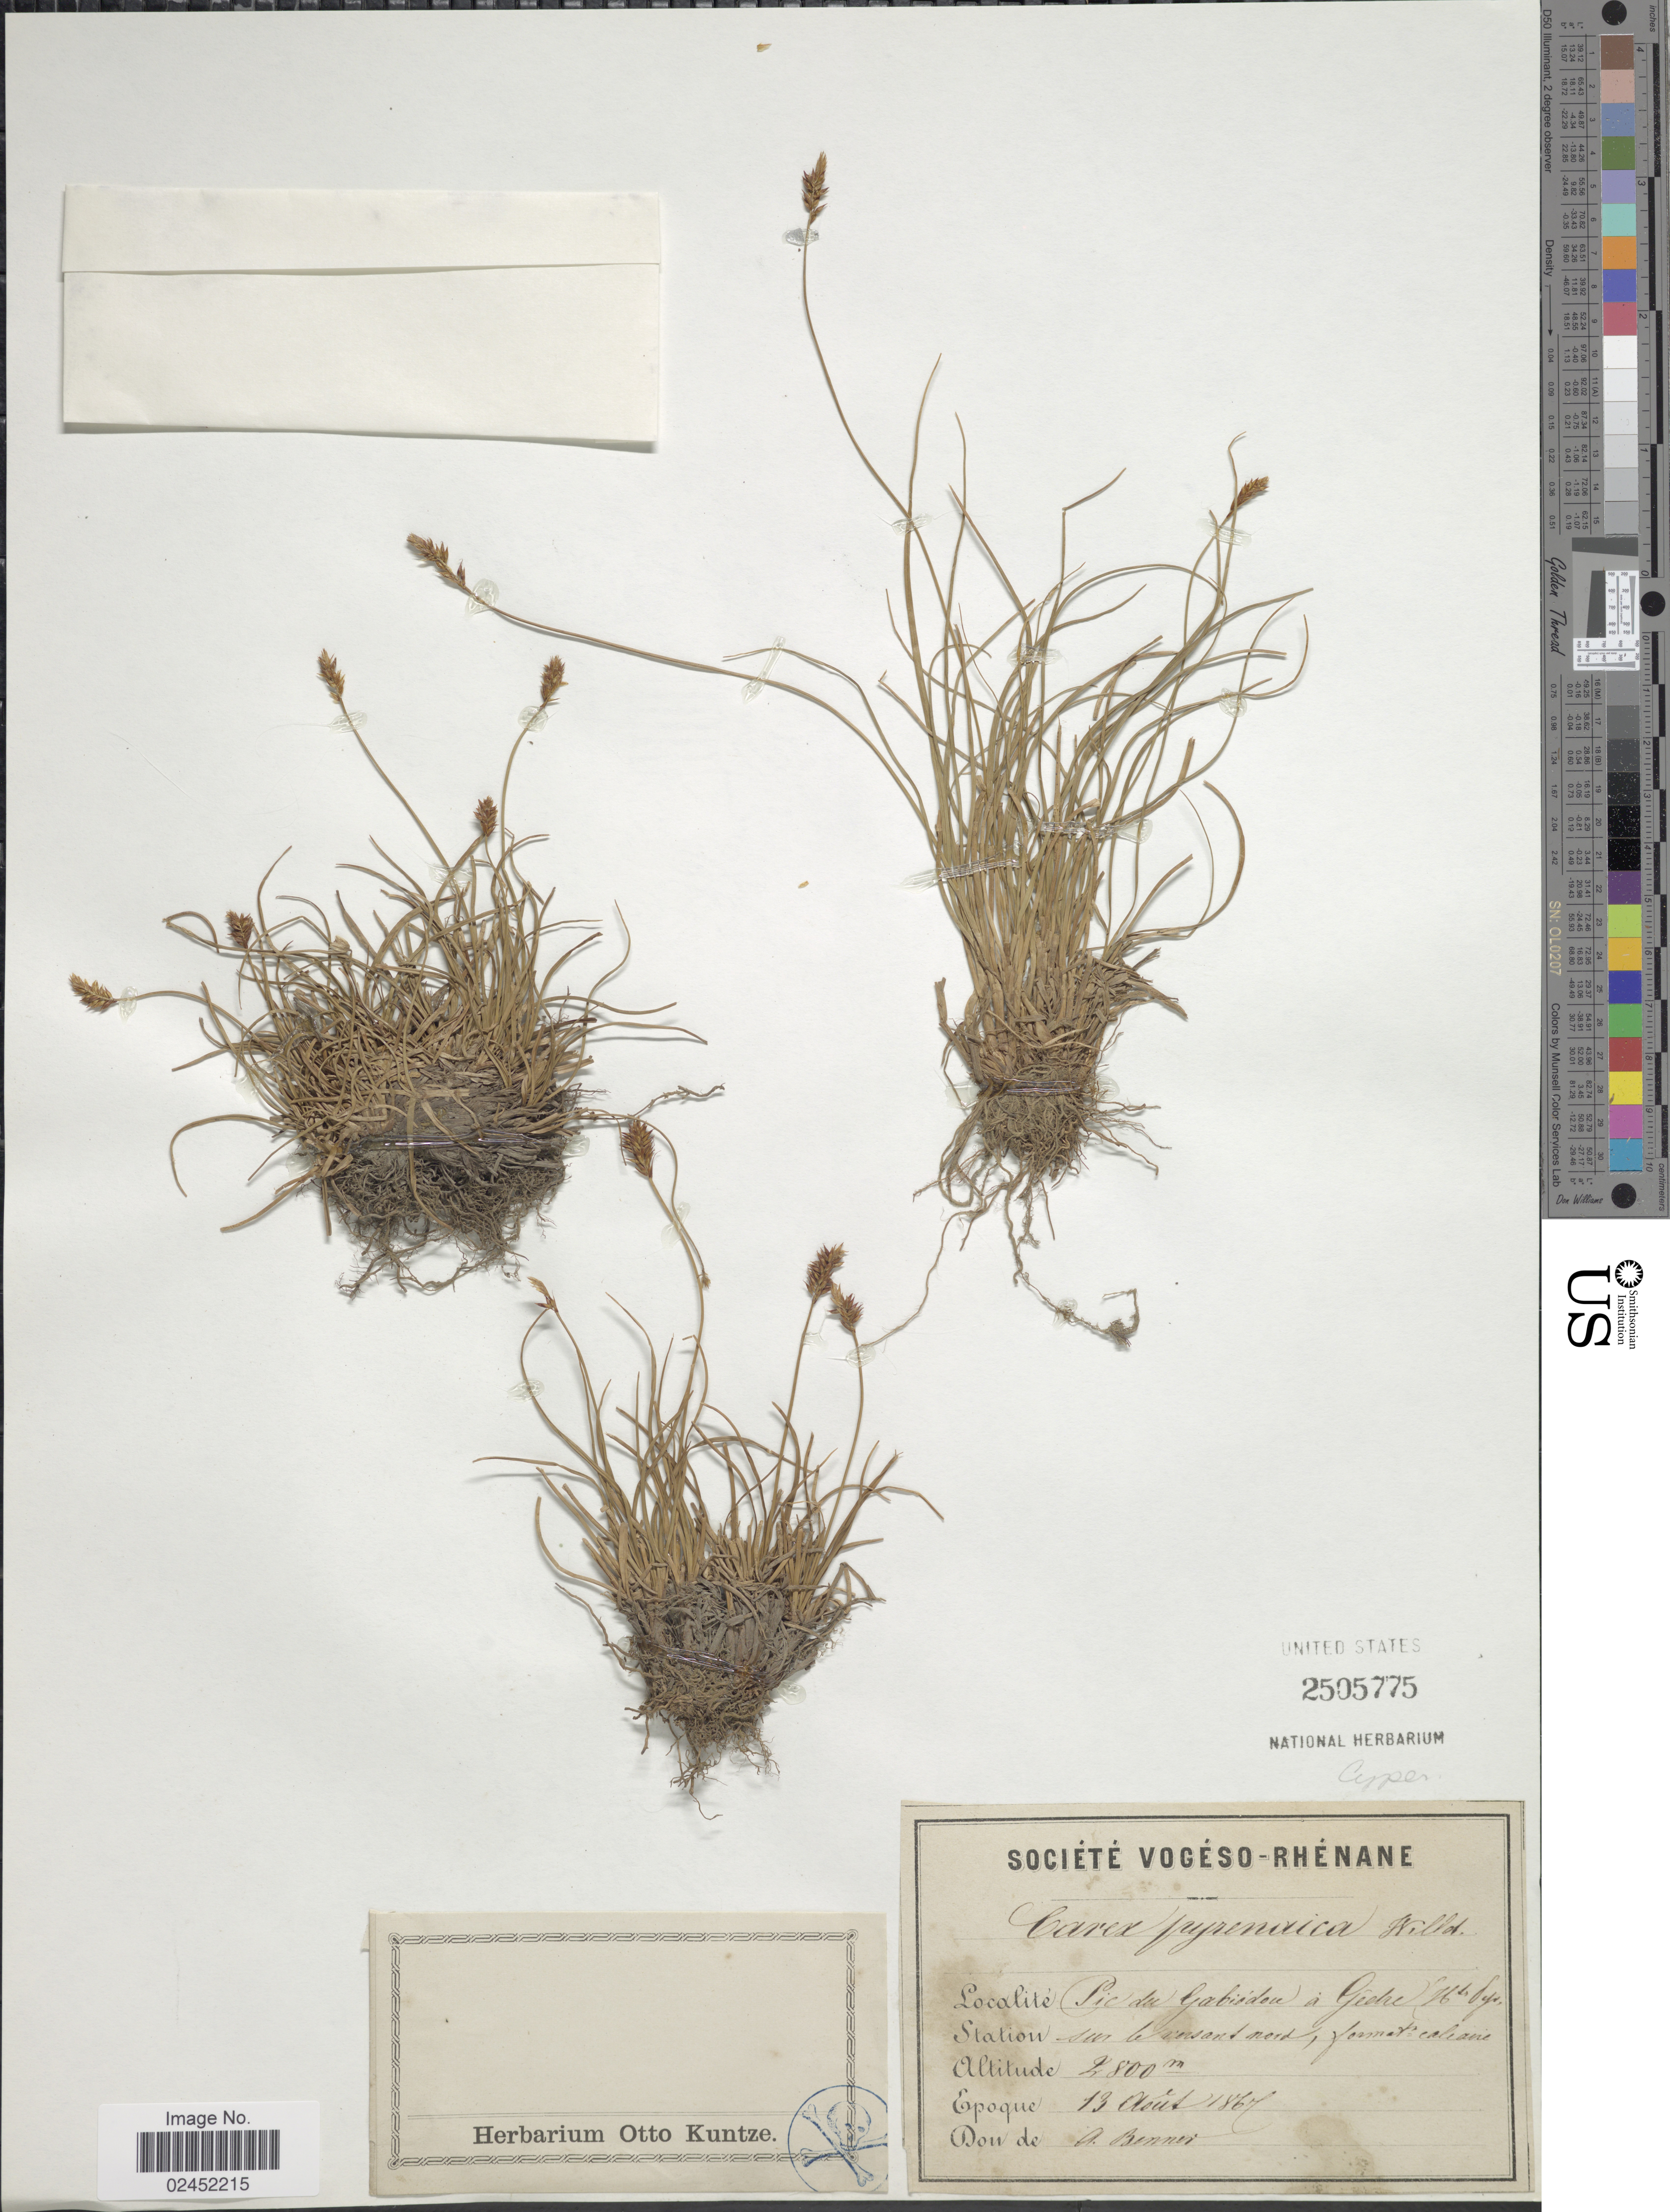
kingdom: Plantae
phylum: Tracheophyta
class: Liliopsida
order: Poales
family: Cyperaceae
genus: Carex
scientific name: Carex pyrenaica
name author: Wahlenb.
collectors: A. Bennet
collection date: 1867-08-13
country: France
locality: Societe Vogeso-Rhenane, Pic du Gabisden[interpreted] A Gedre Htes Pyr. Sur le [illegible text] nord, fornnet caliane.[interpreted]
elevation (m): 2800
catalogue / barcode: US 2505775